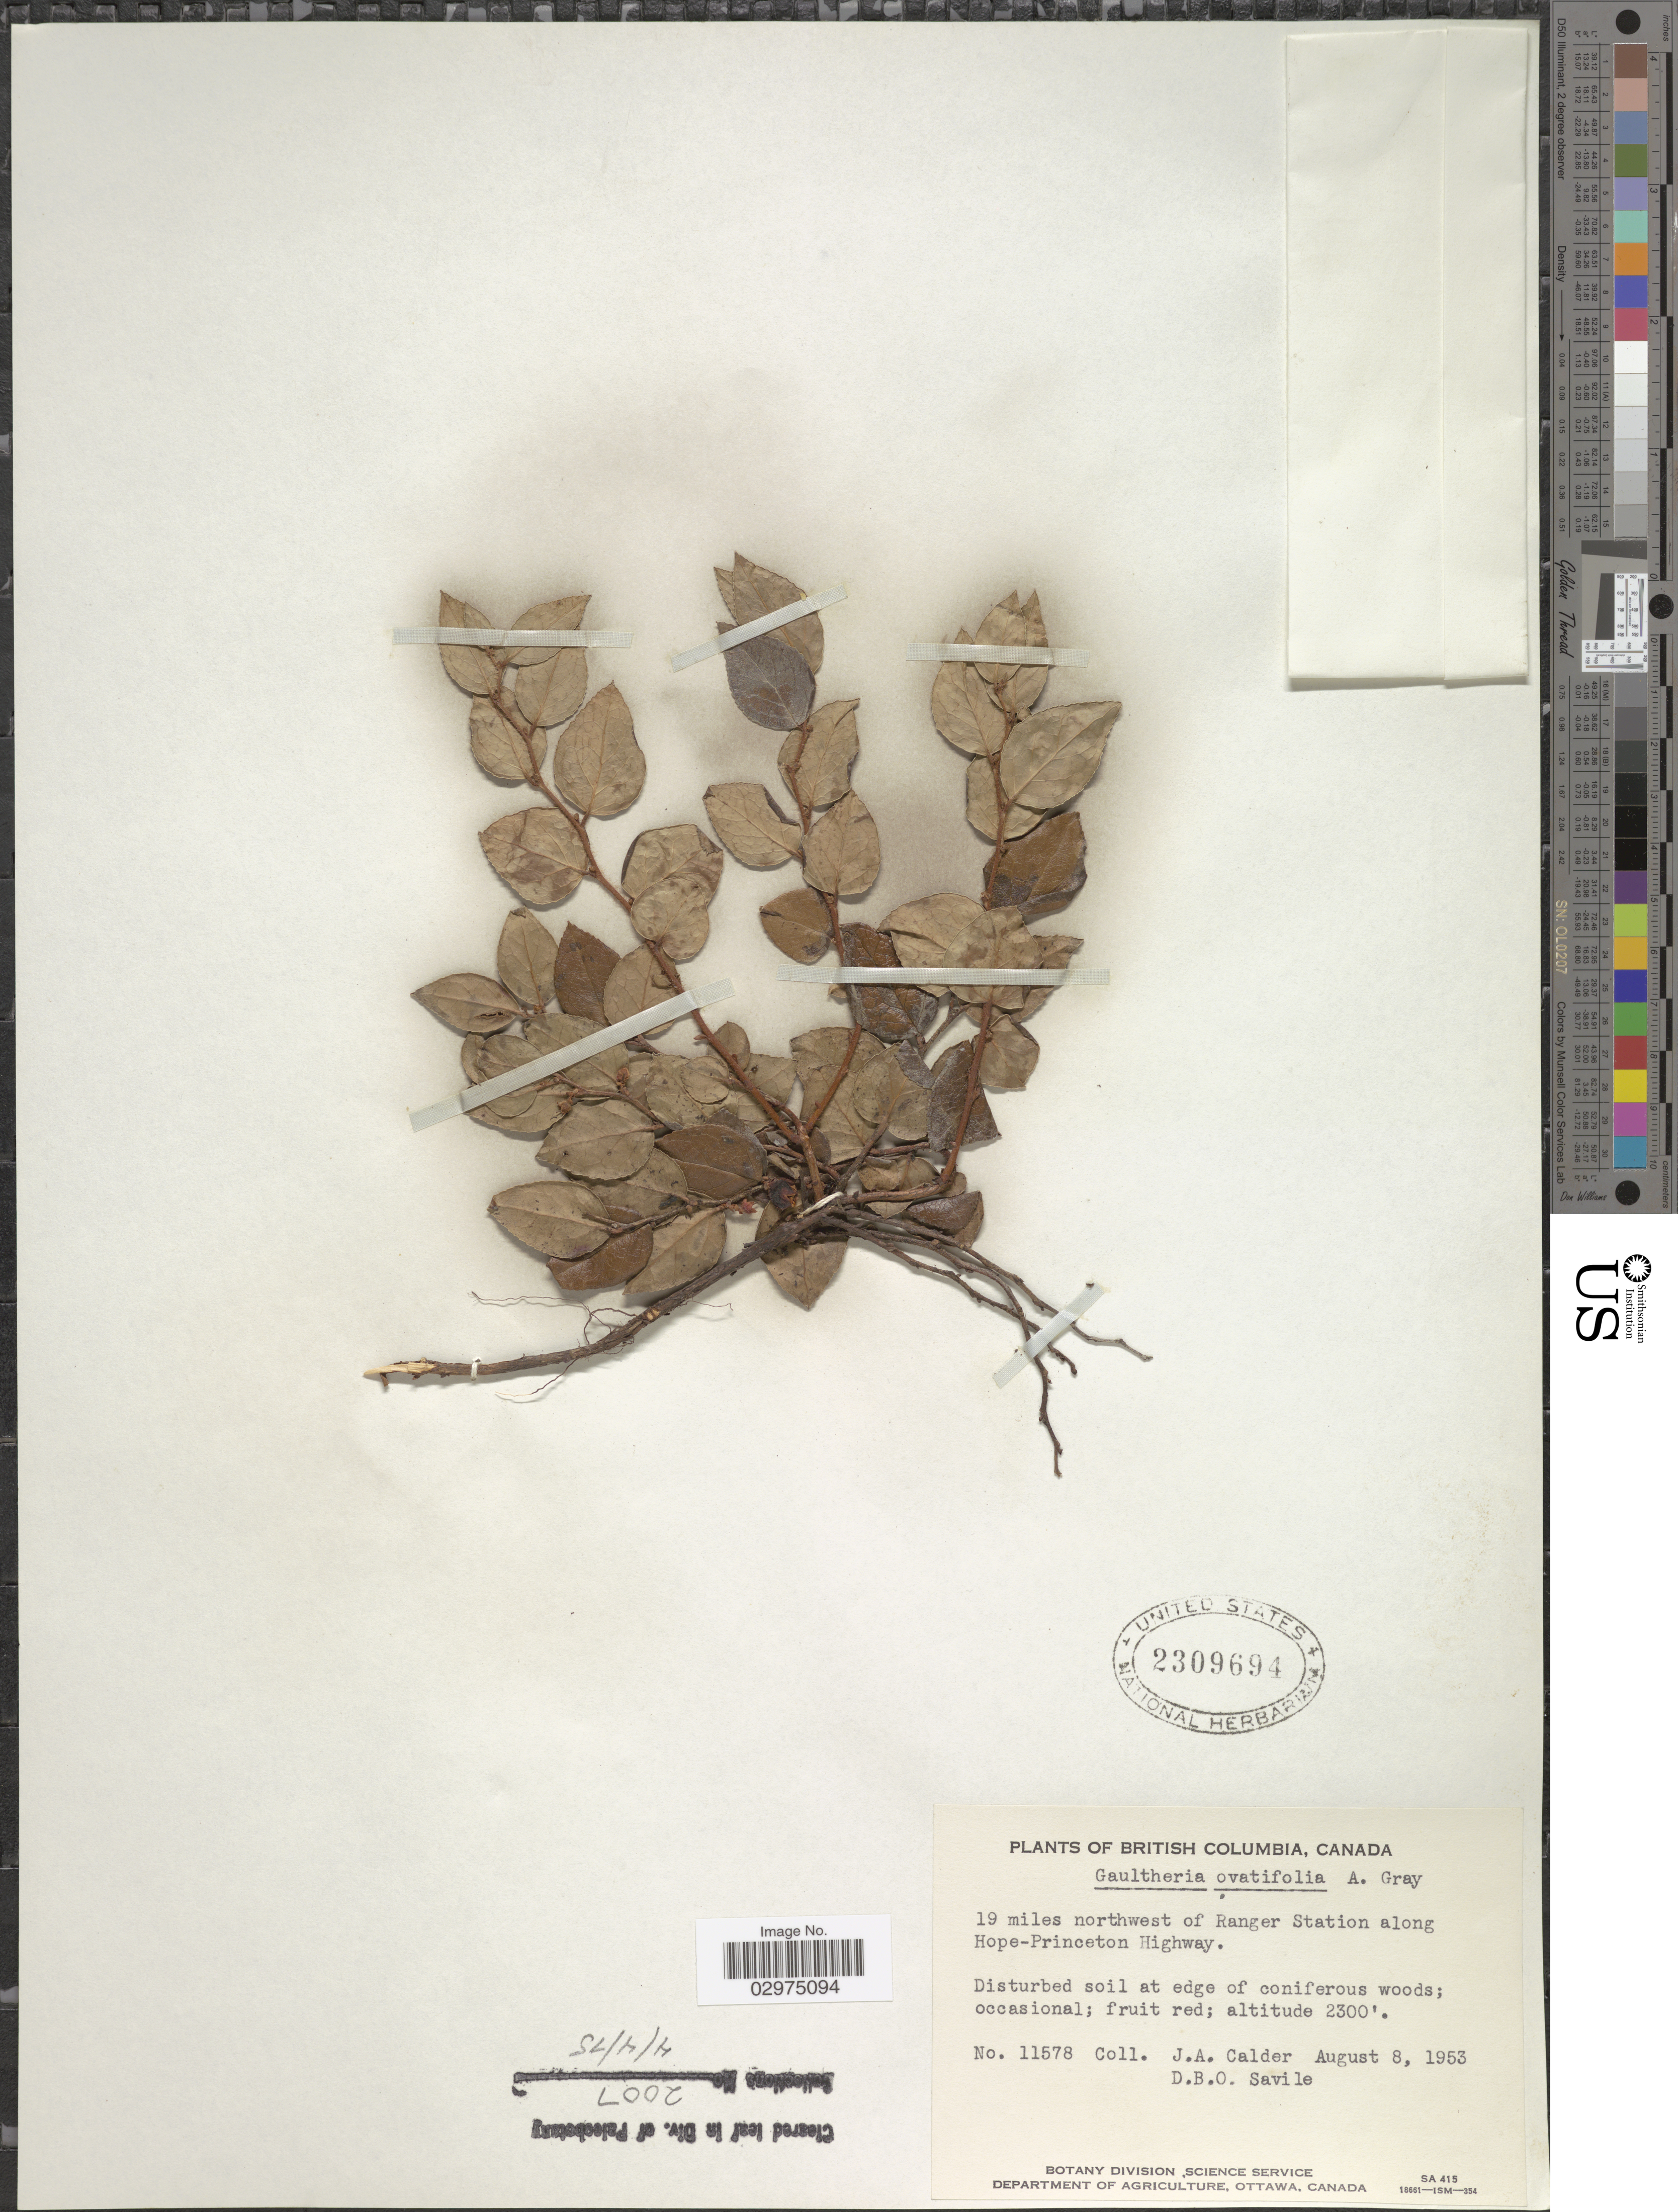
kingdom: Plantae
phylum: Tracheophyta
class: Magnoliopsida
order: Ericales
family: Ericaceae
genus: Gaultheria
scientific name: Gaultheria ovatifolia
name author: A. Gray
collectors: J. A. Calder & D. Savile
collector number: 11578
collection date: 1953-08-08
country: Canada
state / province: British Columbia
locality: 19 miles northwest of Ranger Station along Hope-Princeton Highway.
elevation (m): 701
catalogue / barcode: US 2309694